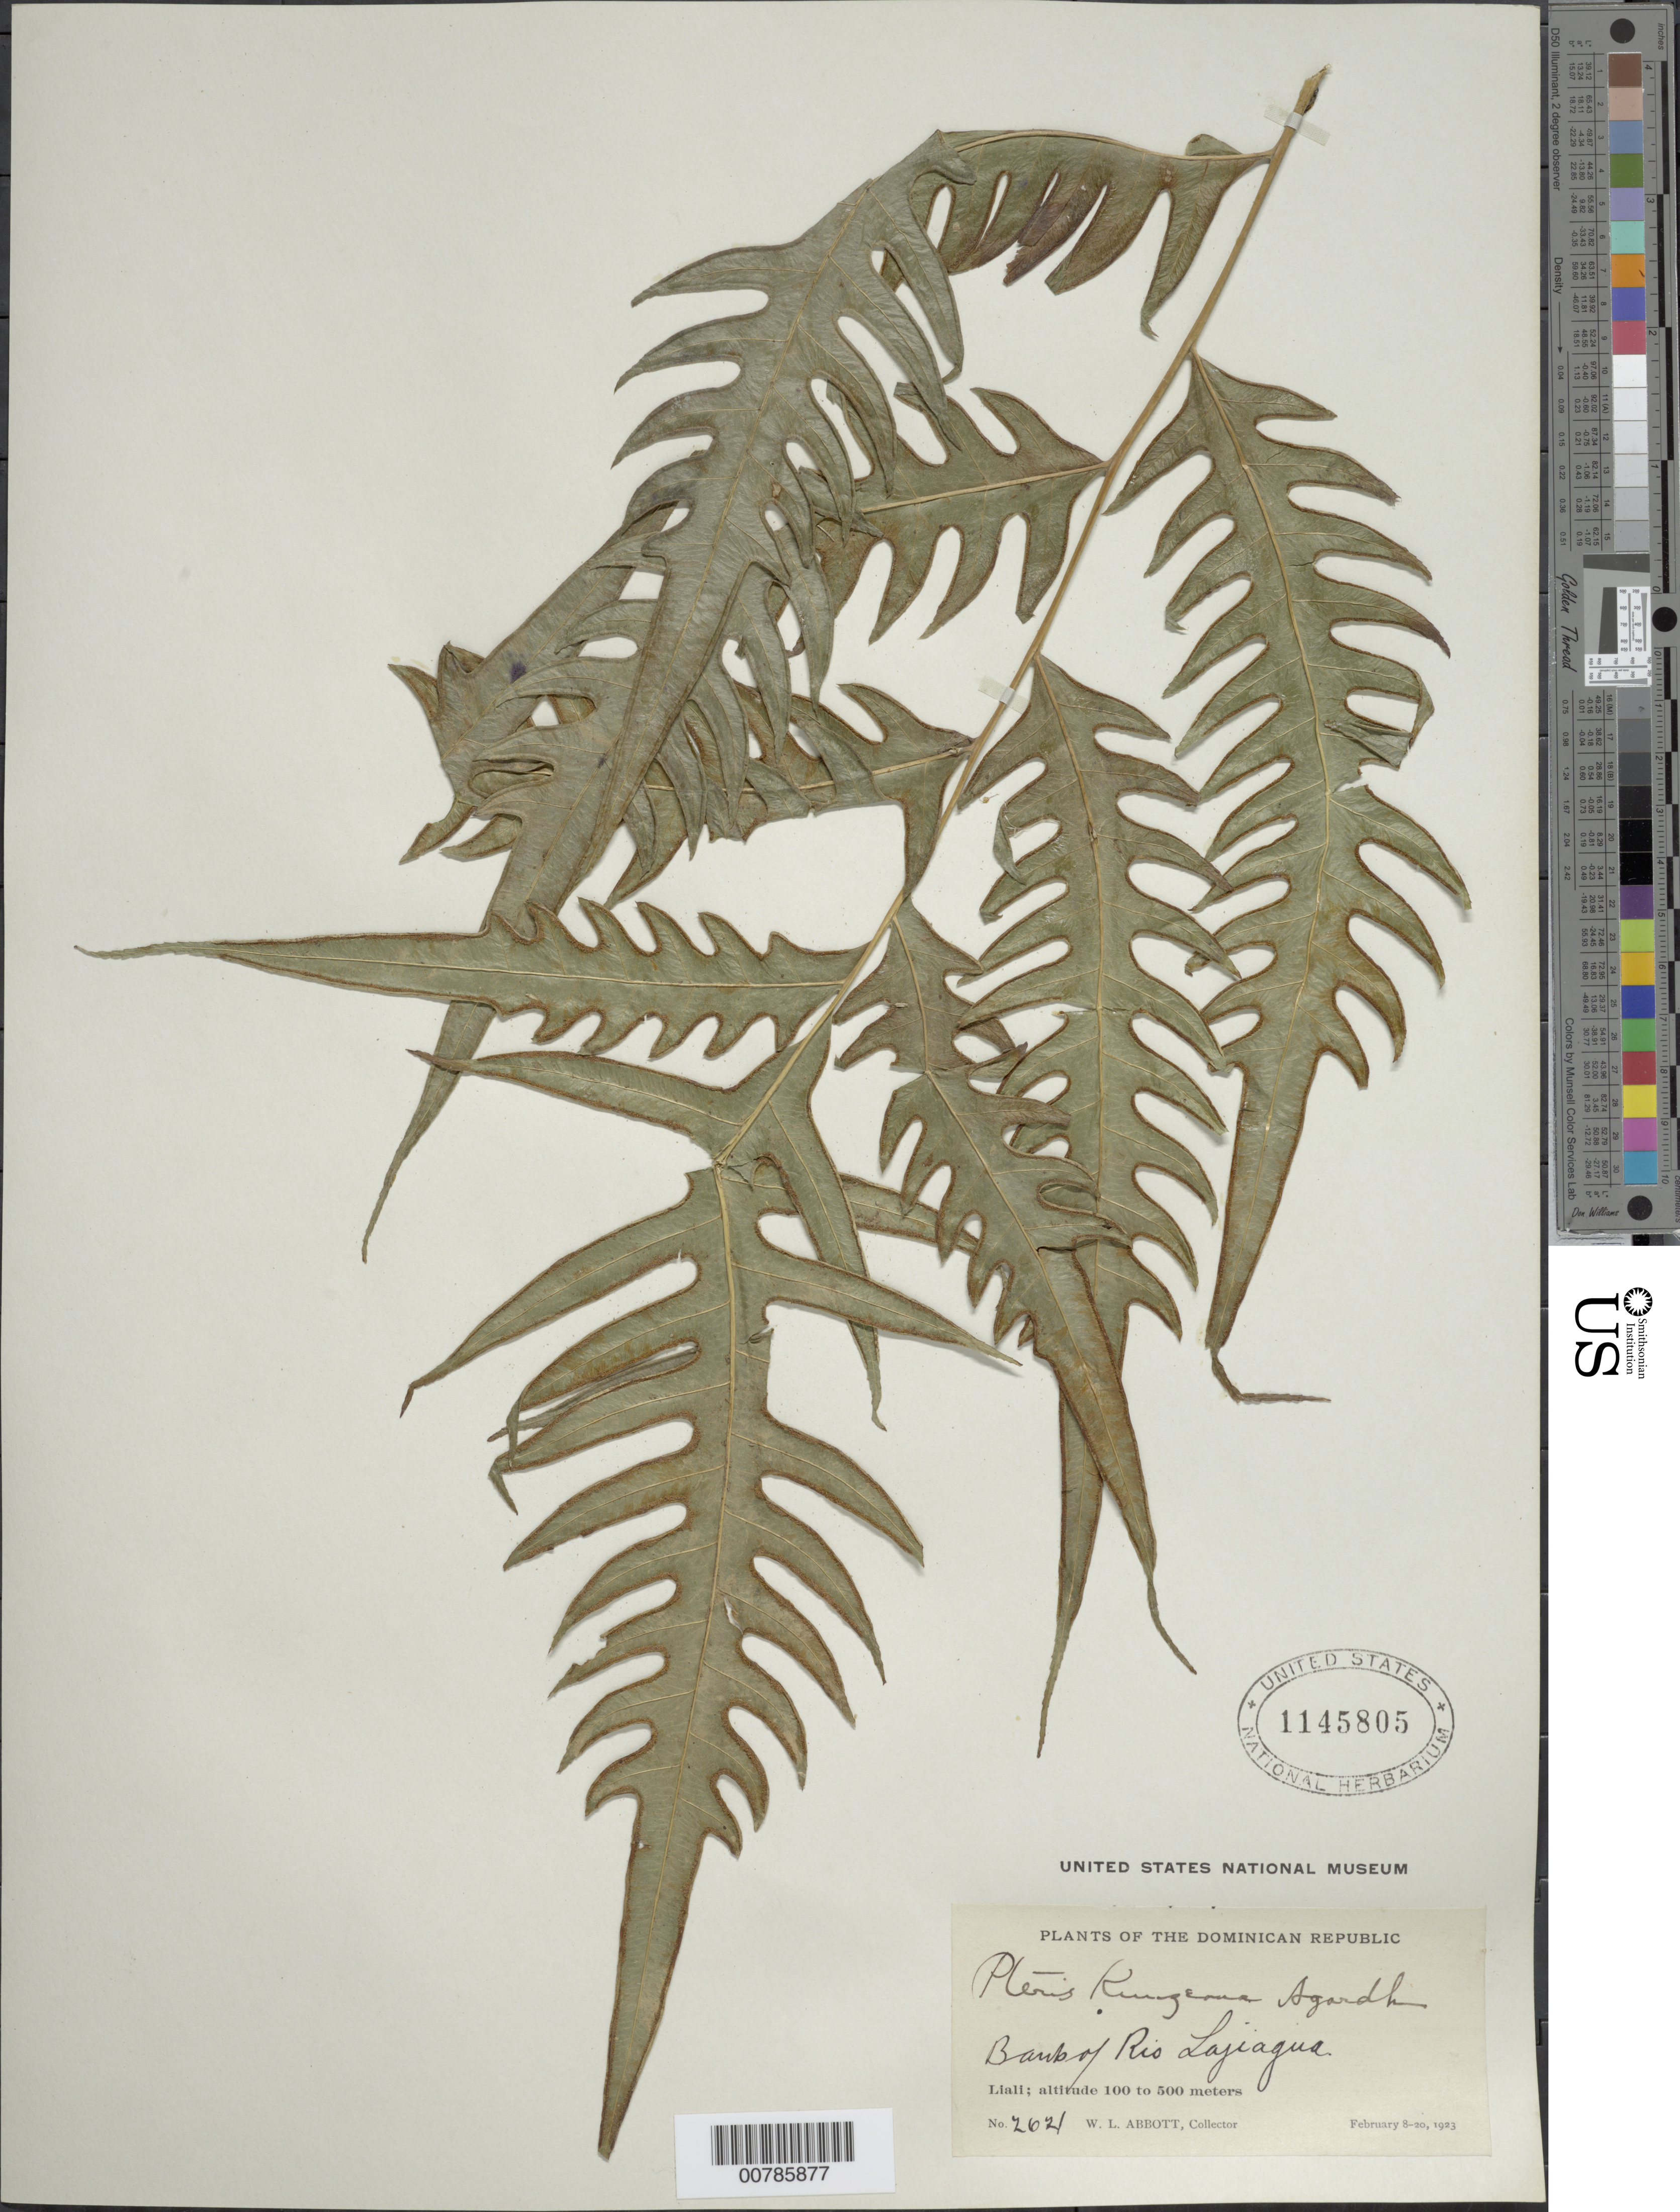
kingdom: Plantae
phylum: Tracheophyta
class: Polypodiopsida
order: Polypodiales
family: Pteridaceae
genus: Pteris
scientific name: Pteris altissima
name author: Poir.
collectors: W. L. Abbott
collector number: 2621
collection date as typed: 08 Feb 1923 to 20 Feb 1923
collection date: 1923-02-08/1923-02-20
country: Dominican Republic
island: Hispaniola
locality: Liali, banks of Río Lajiagua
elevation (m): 100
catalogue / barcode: US 1145805